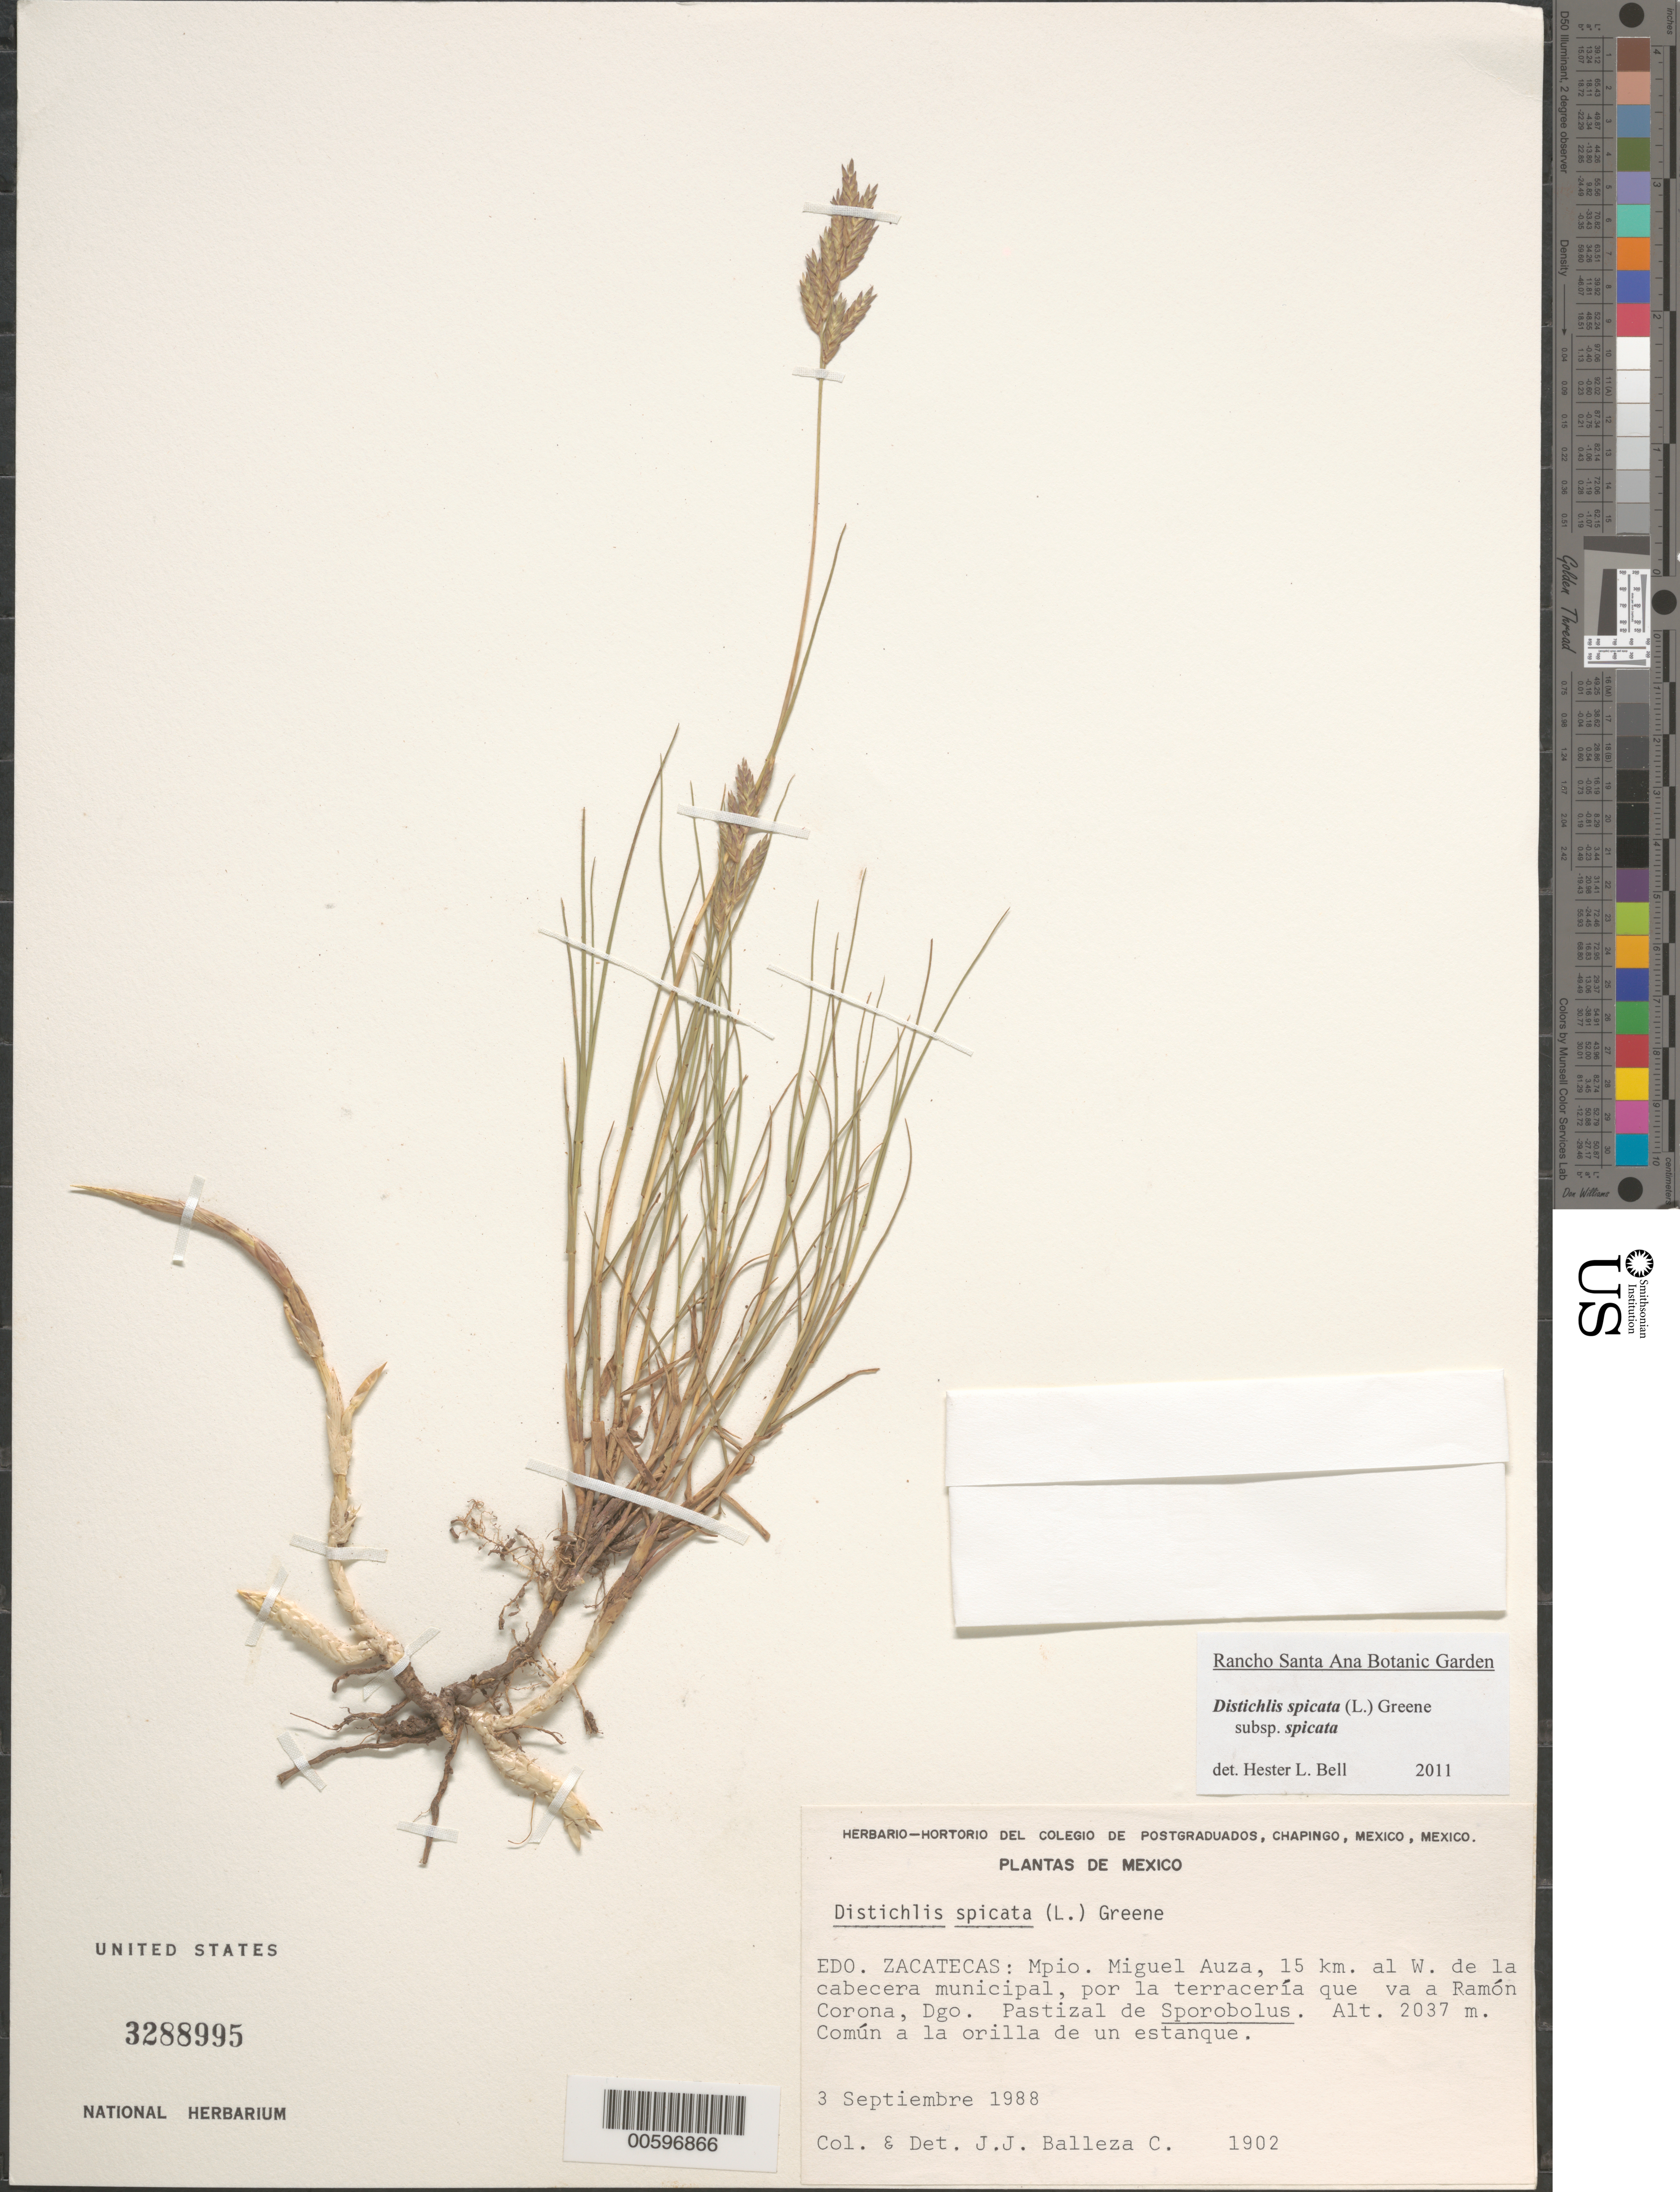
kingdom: Plantae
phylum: Tracheophyta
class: Liliopsida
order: Poales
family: Poaceae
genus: Distichlis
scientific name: Distichlis spicata subsp. spicata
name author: (L.) Greene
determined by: Bell, H. L.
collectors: J. J. Balleza C.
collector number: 1902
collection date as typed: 3 Sep 1988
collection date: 1988-09-03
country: Mexico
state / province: Zacatecas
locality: Mpio Miguel Auza, 15 km al W de la cabecera municipal, por la terracerfa que va a Ram=n Corona, Dgo.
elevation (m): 2037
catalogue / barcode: US 3288995